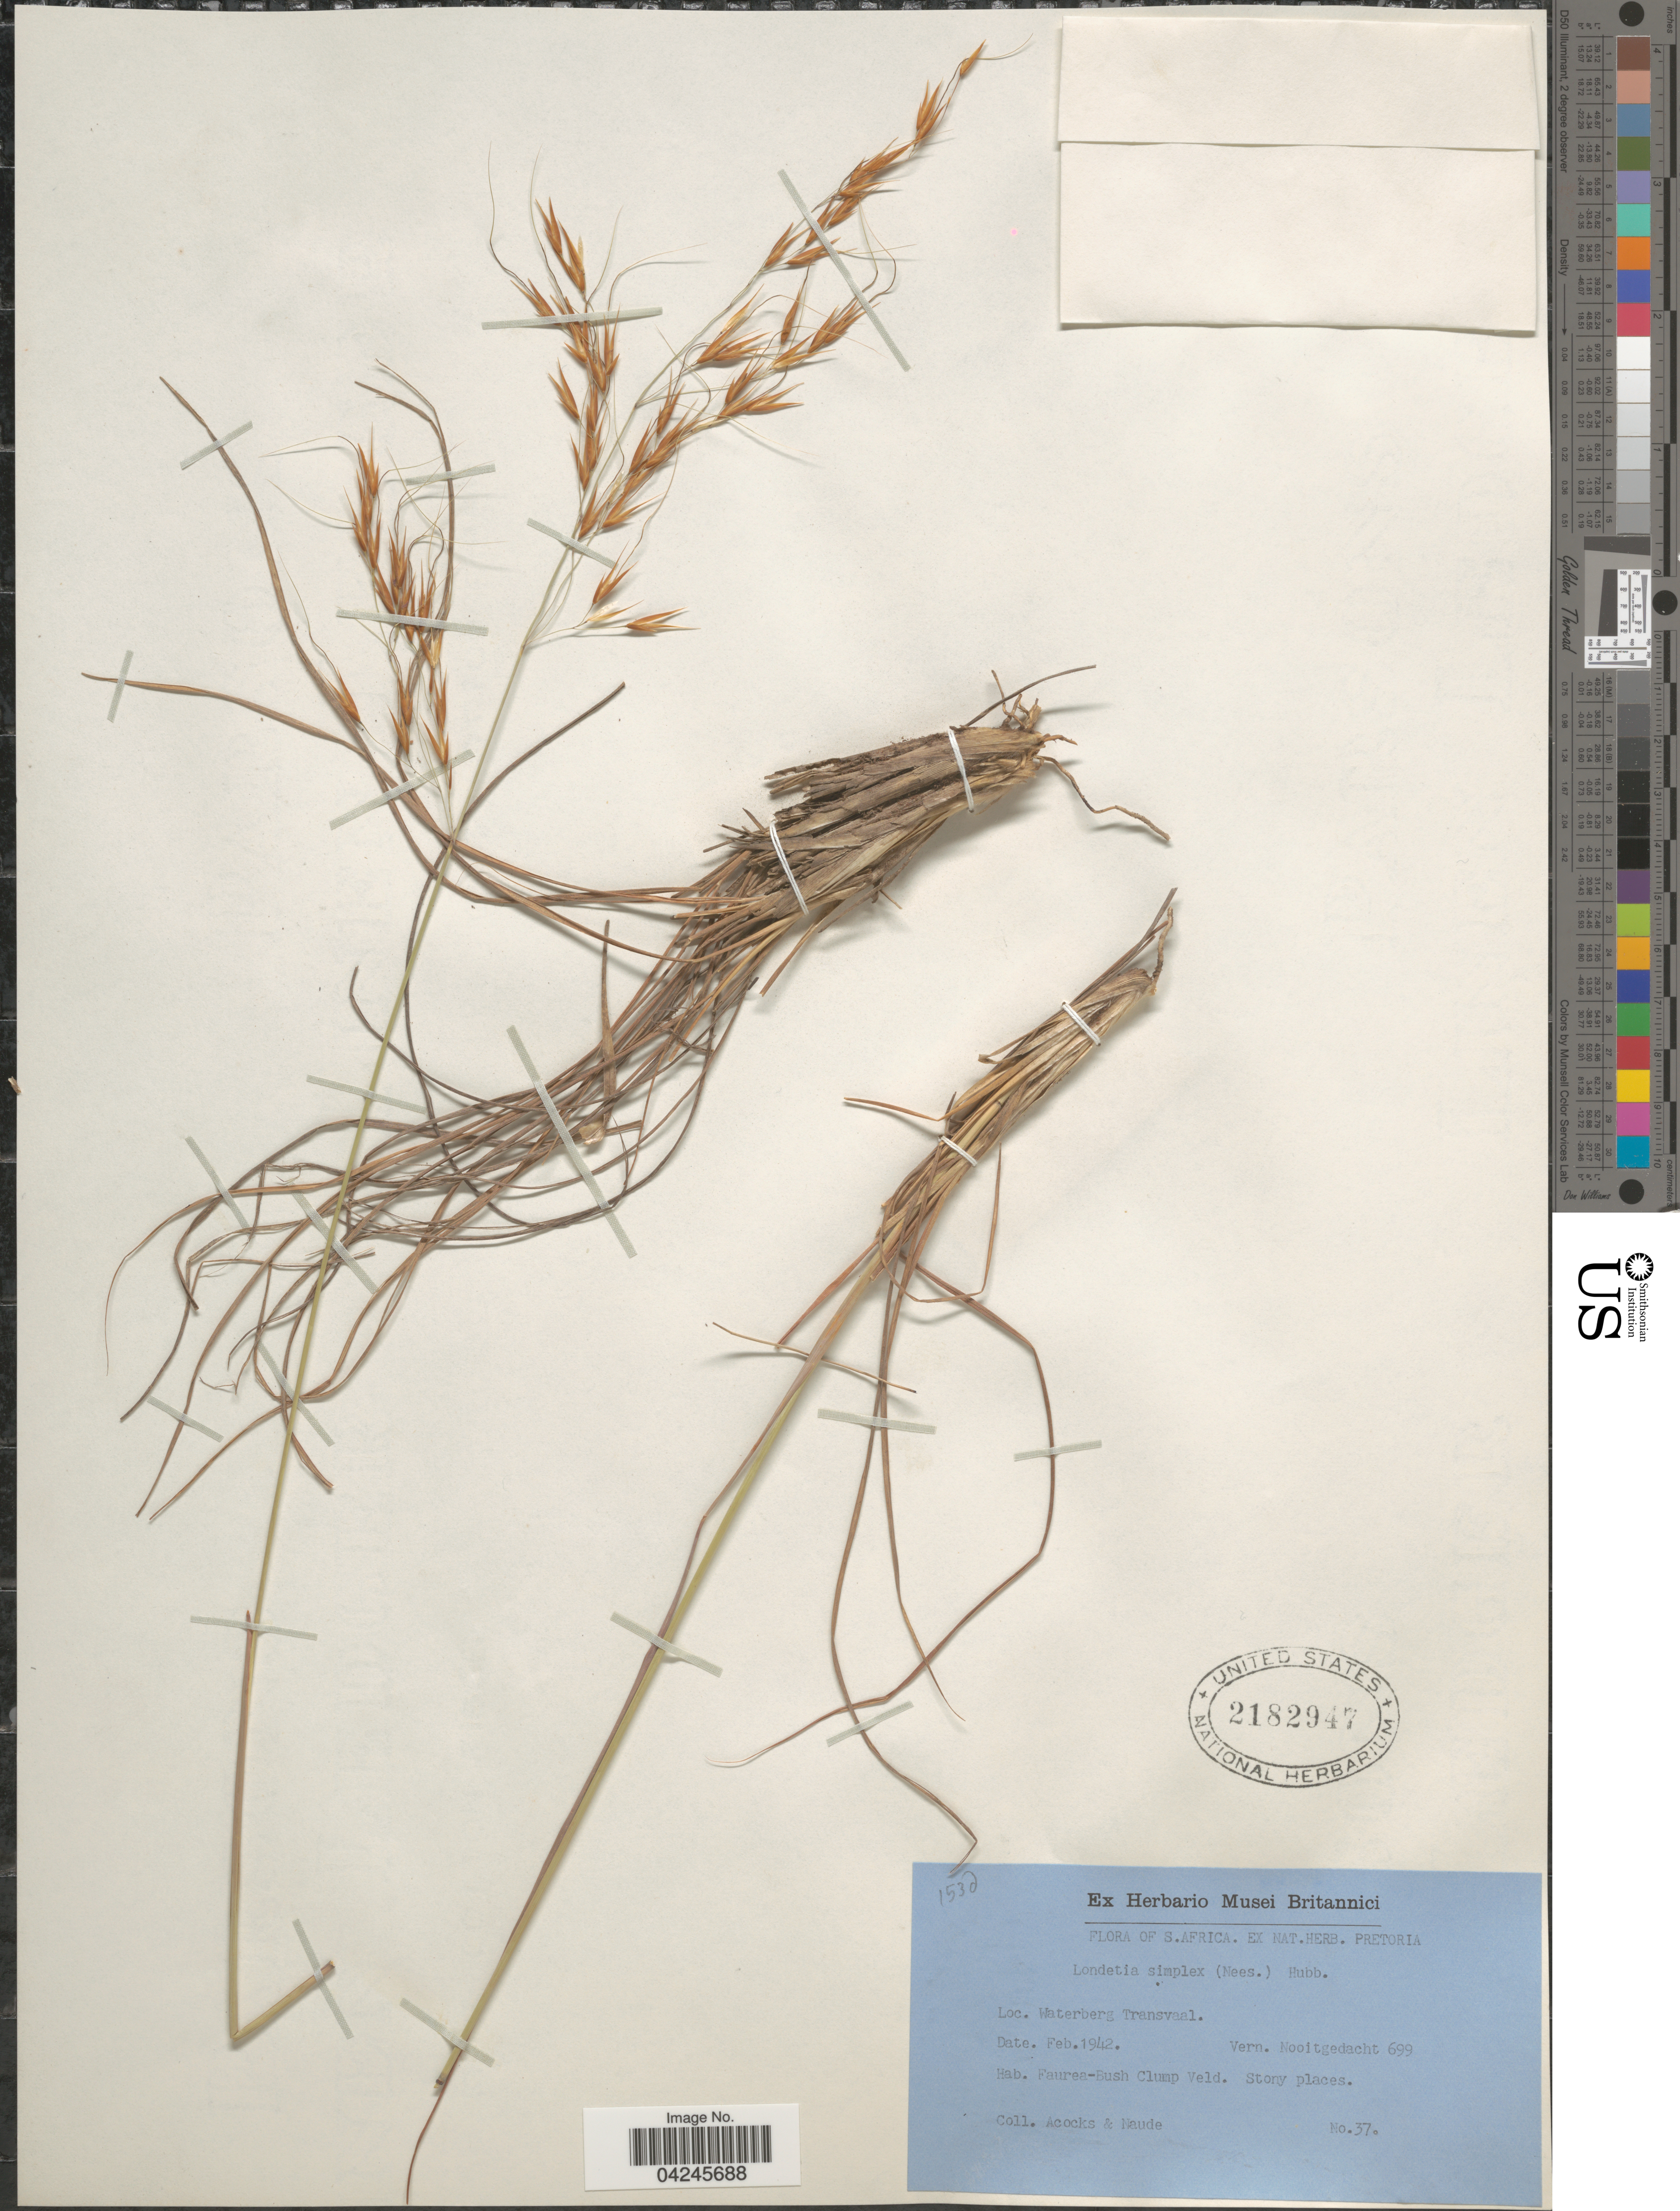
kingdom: Plantae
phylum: Tracheophyta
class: Liliopsida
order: Poales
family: Poaceae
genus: Loudetia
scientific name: Loudetia flavida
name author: (Stapf) C.E. Hubb.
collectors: J. P. Acocks & Naude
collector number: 37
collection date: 1942-02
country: South Africa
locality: Waterberg Transvaal. Vern. Nooitgedacht 699. [unsure placement]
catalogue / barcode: US 2182947